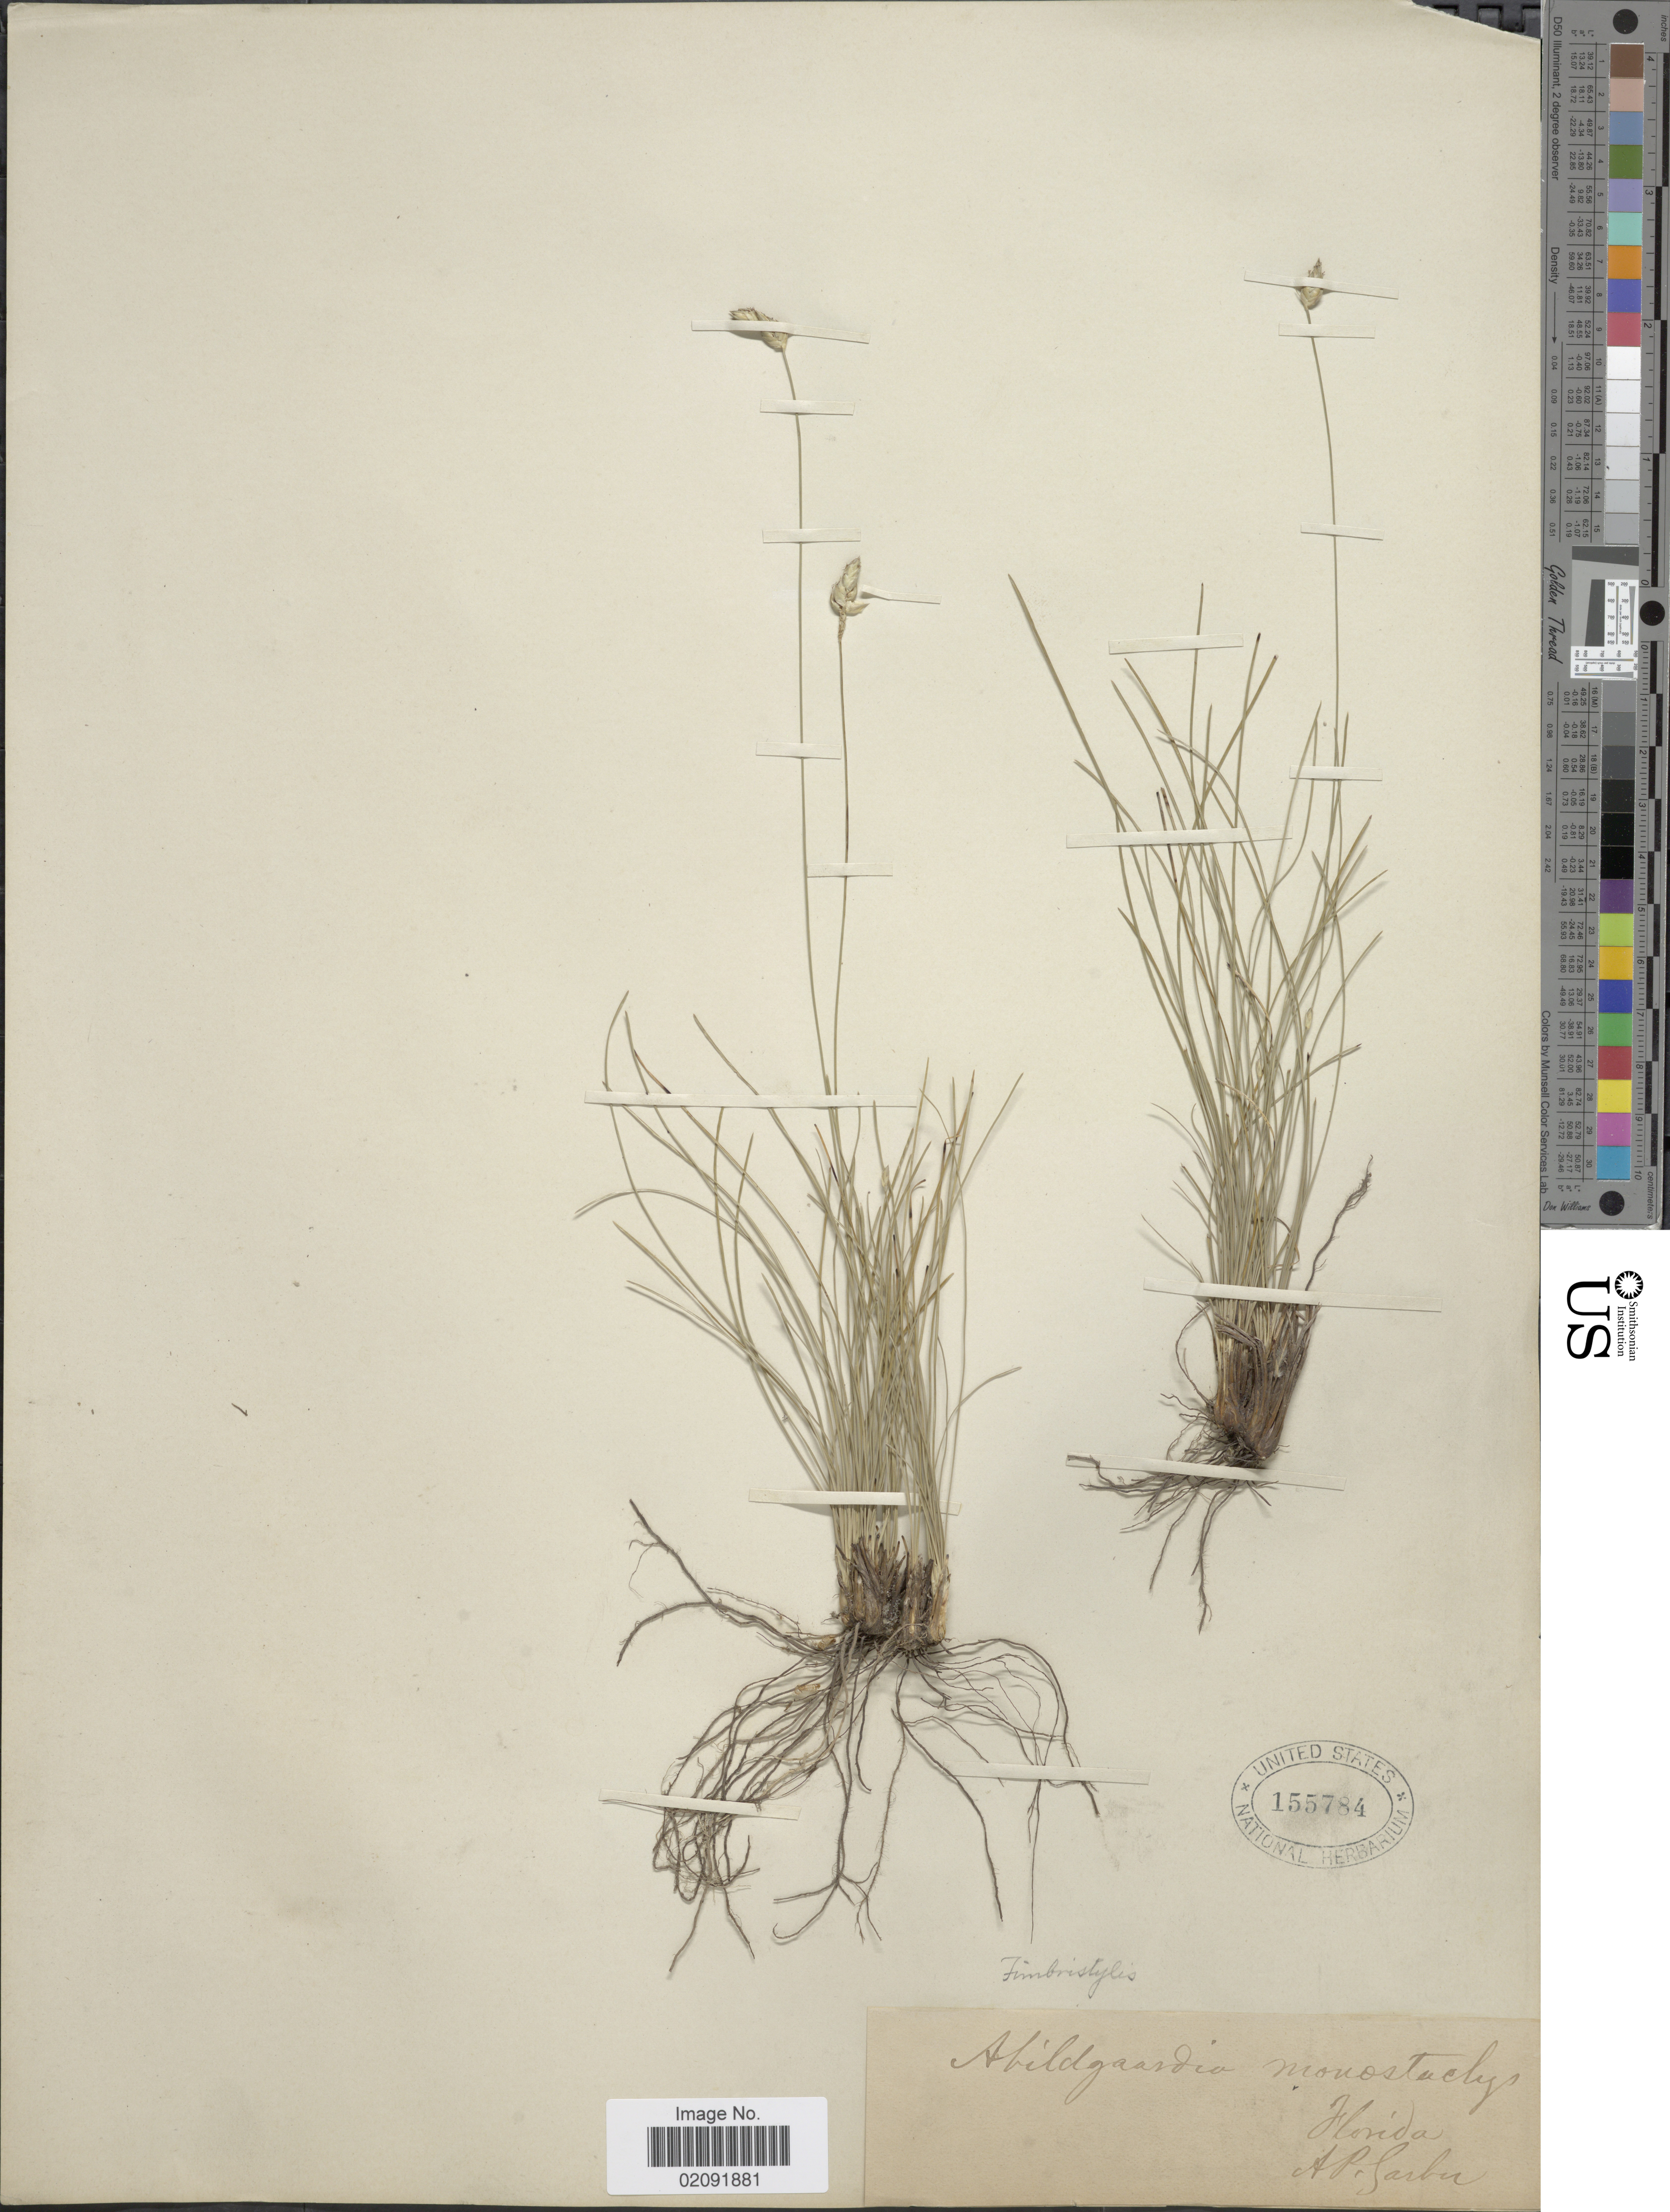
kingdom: Plantae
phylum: Tracheophyta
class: Liliopsida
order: Poales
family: Cyperaceae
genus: Abildgaardia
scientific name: Abildgaardia ovata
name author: (Burm. f.) Kral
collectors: A. P. Garber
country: United States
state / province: Florida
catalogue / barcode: US 155784